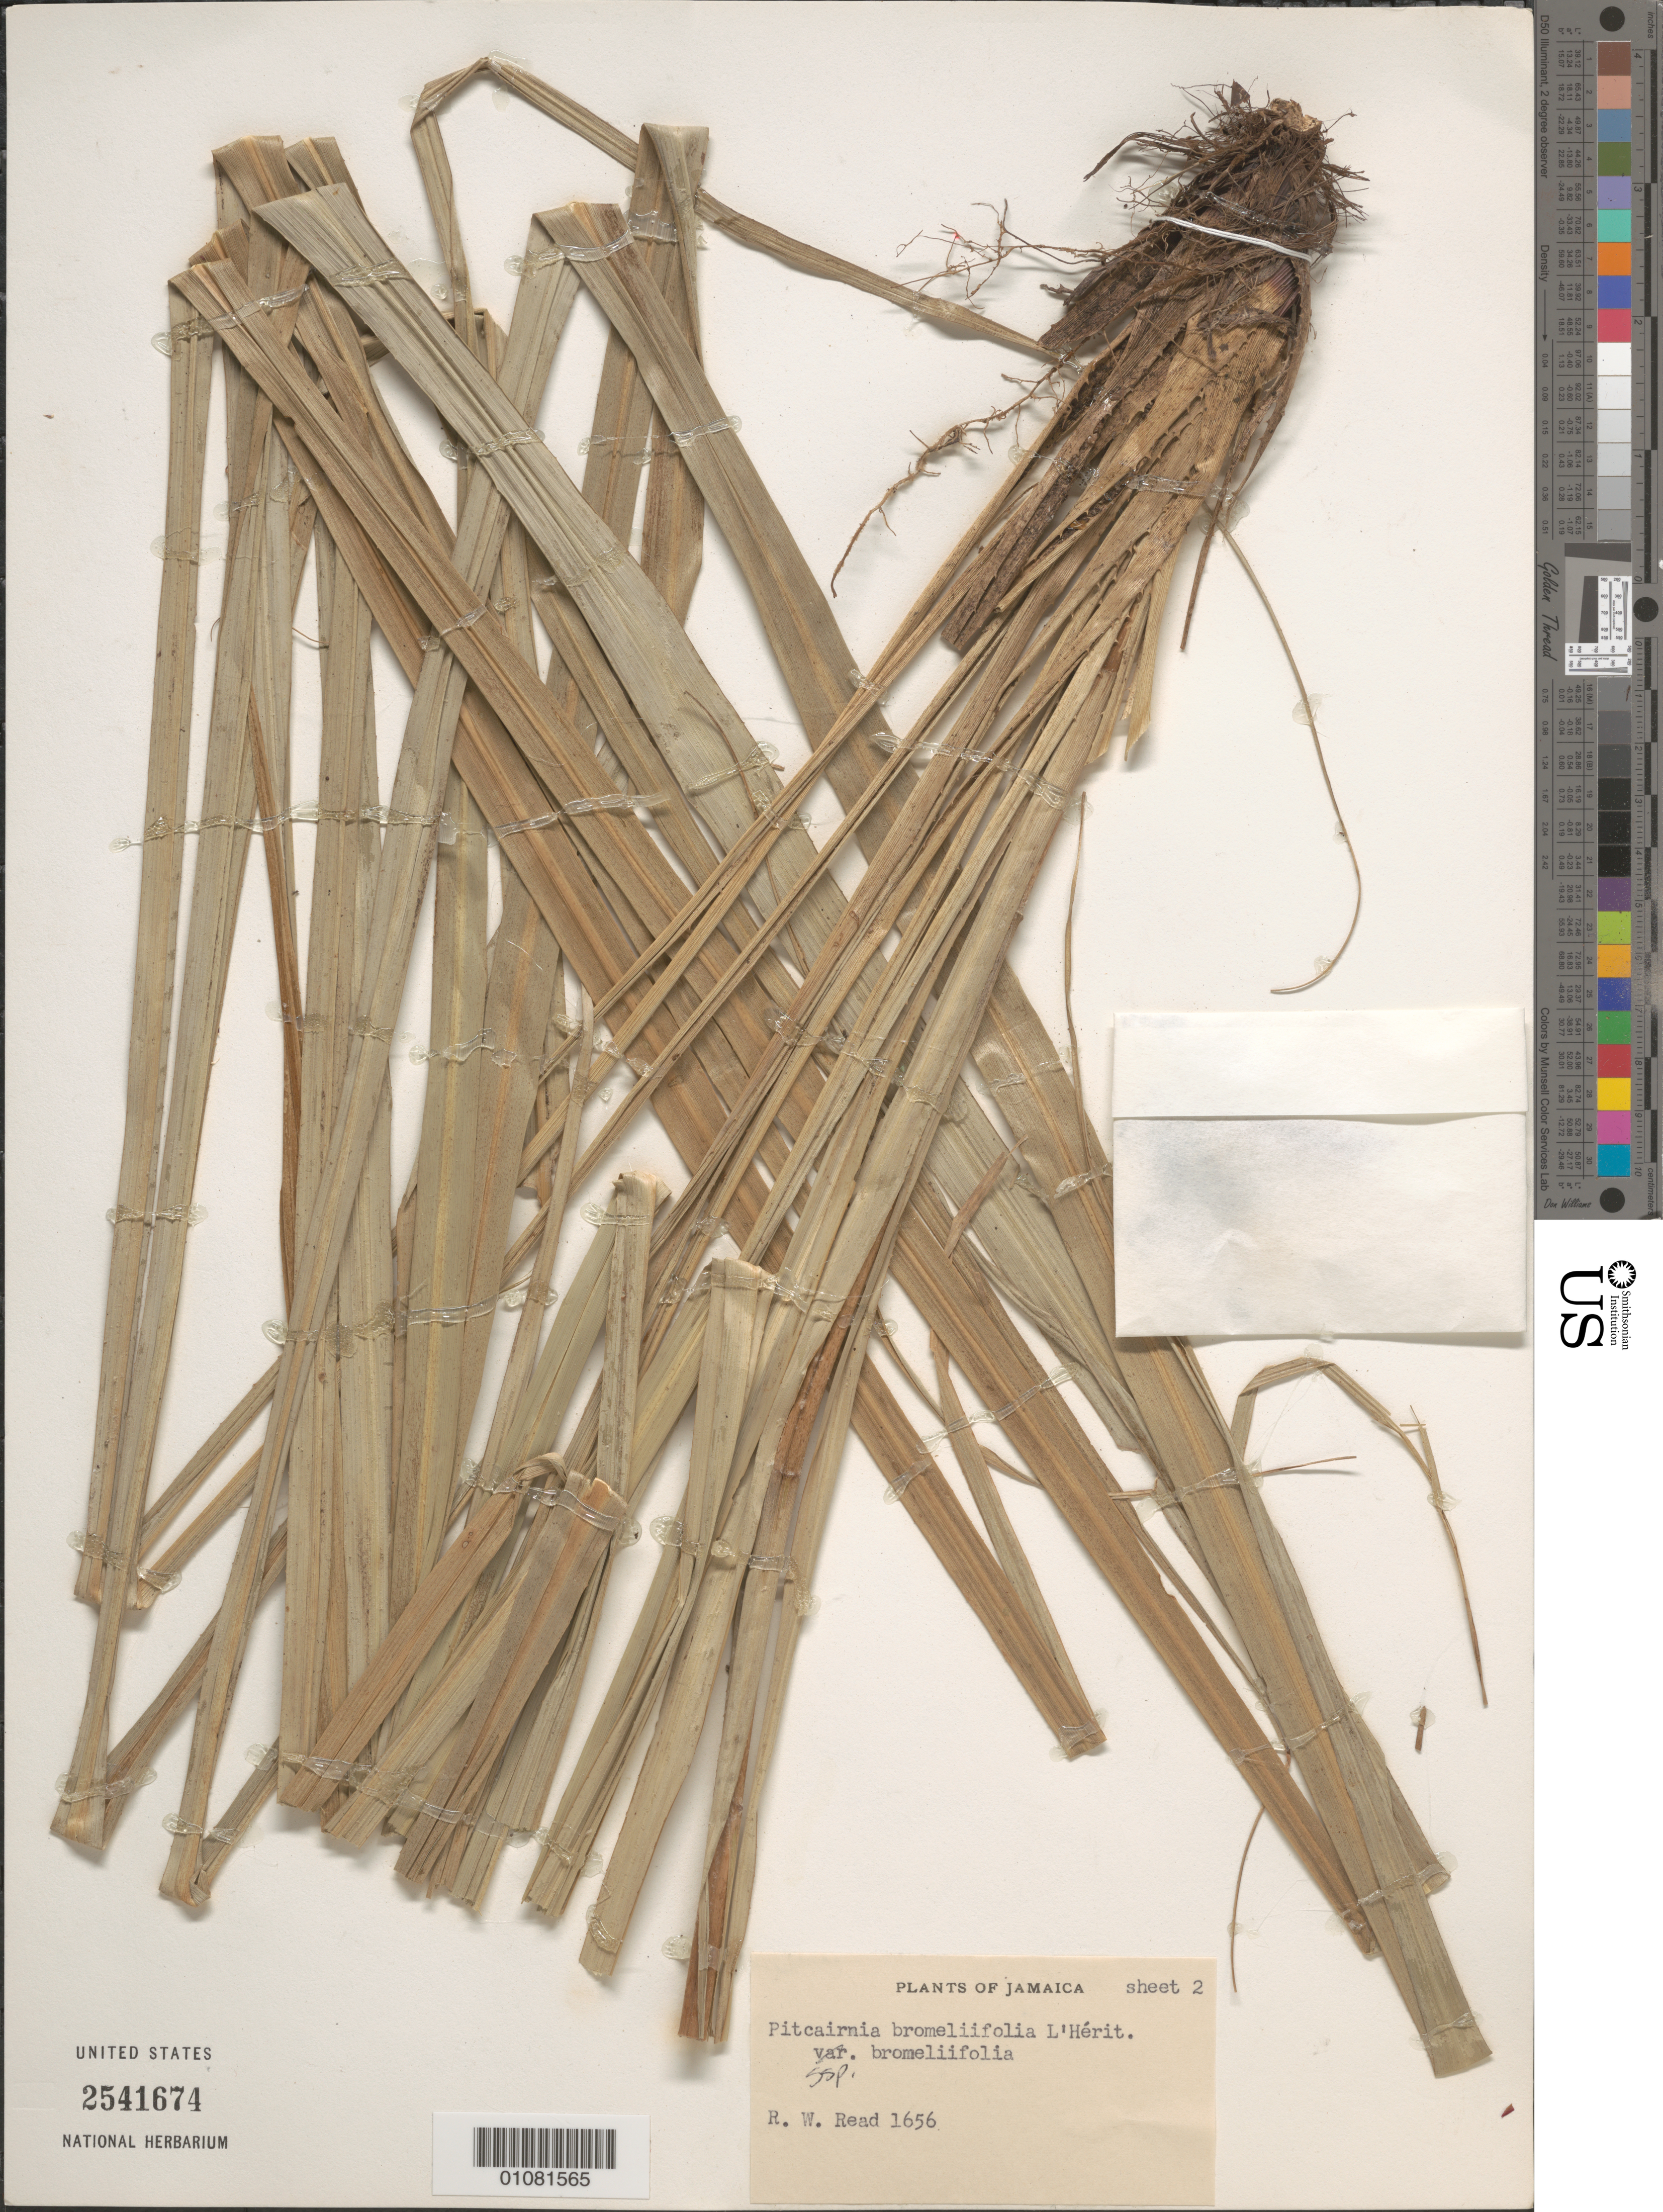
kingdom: Plantae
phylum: Tracheophyta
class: Liliopsida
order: Poales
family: Bromeliaceae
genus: Pitcairnia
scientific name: Pitcairnia bromeliifolia var. bromeliifolia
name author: L'Hér.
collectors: R. W. Read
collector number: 1656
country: Jamaica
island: Jamaica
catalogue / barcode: US 2541674